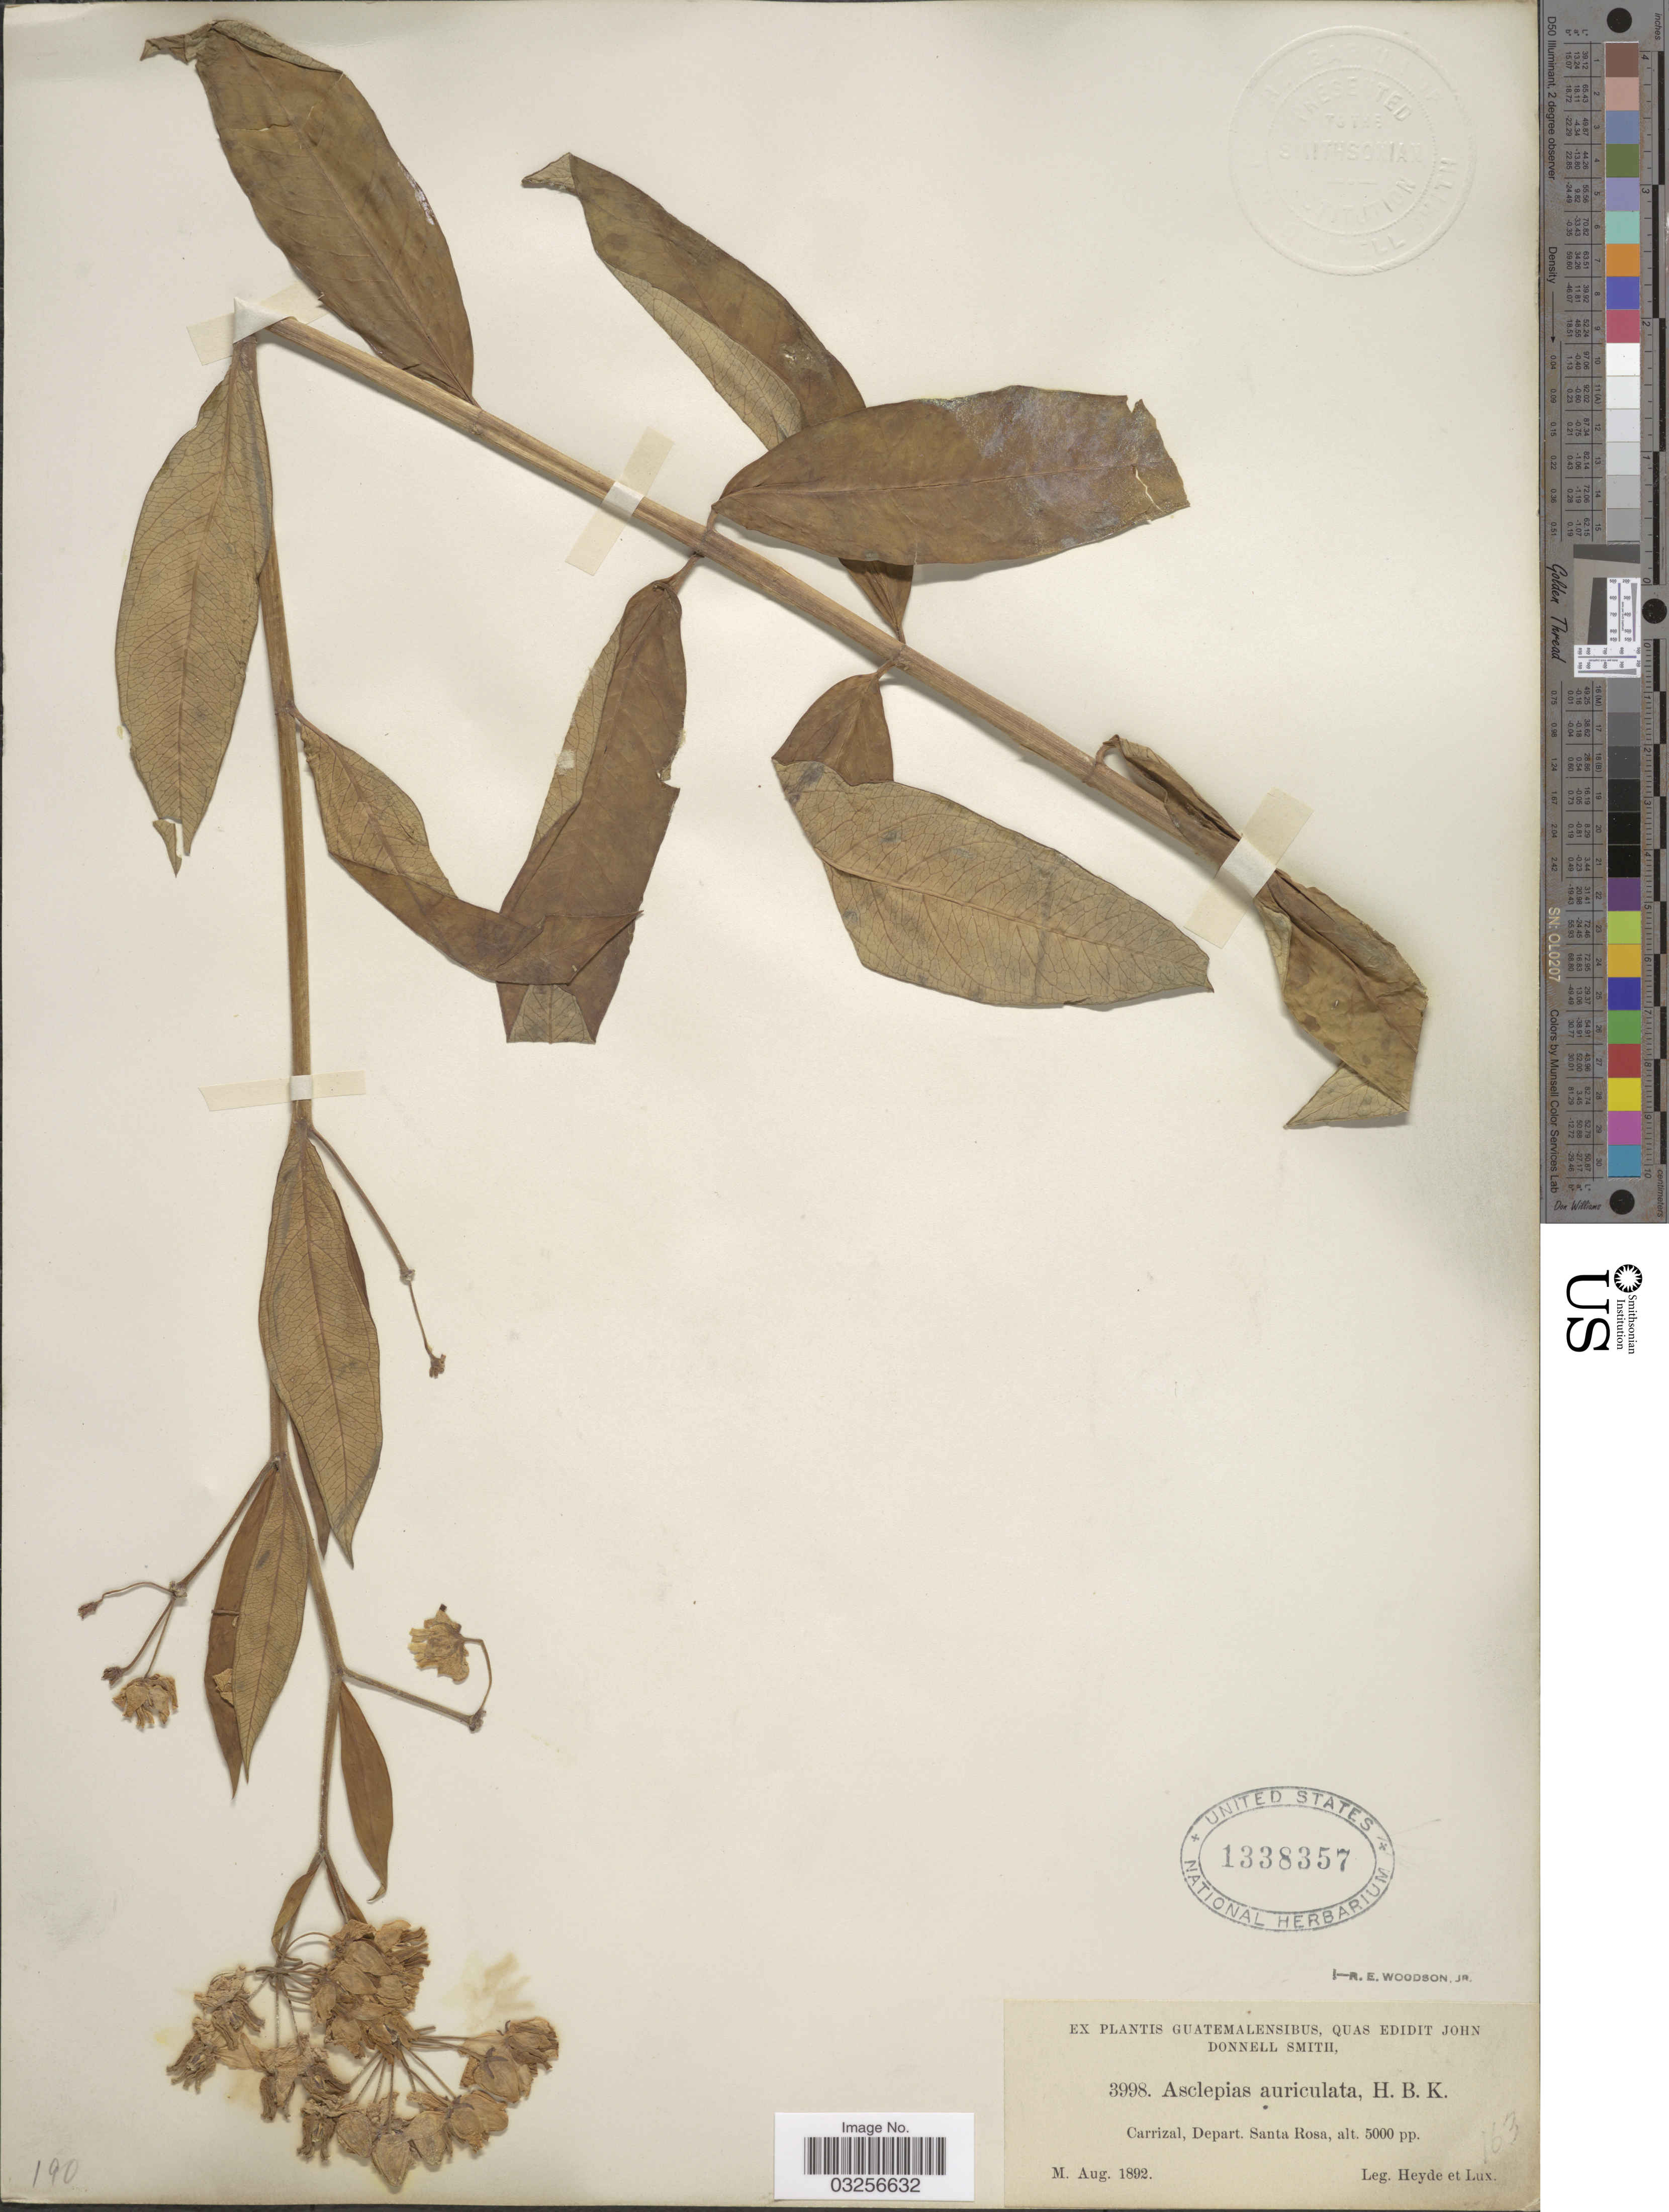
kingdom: Plantae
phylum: Tracheophyta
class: Magnoliopsida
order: Gentianales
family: Apocynaceae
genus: Asclepias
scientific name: Asclepias auriculata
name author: Kunth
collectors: Heyde & Lux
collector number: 3998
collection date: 1892-08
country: Guatemala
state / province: Santa Rosa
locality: Carrizal, Depart. Santa Rosa.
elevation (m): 1524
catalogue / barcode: US 1338357